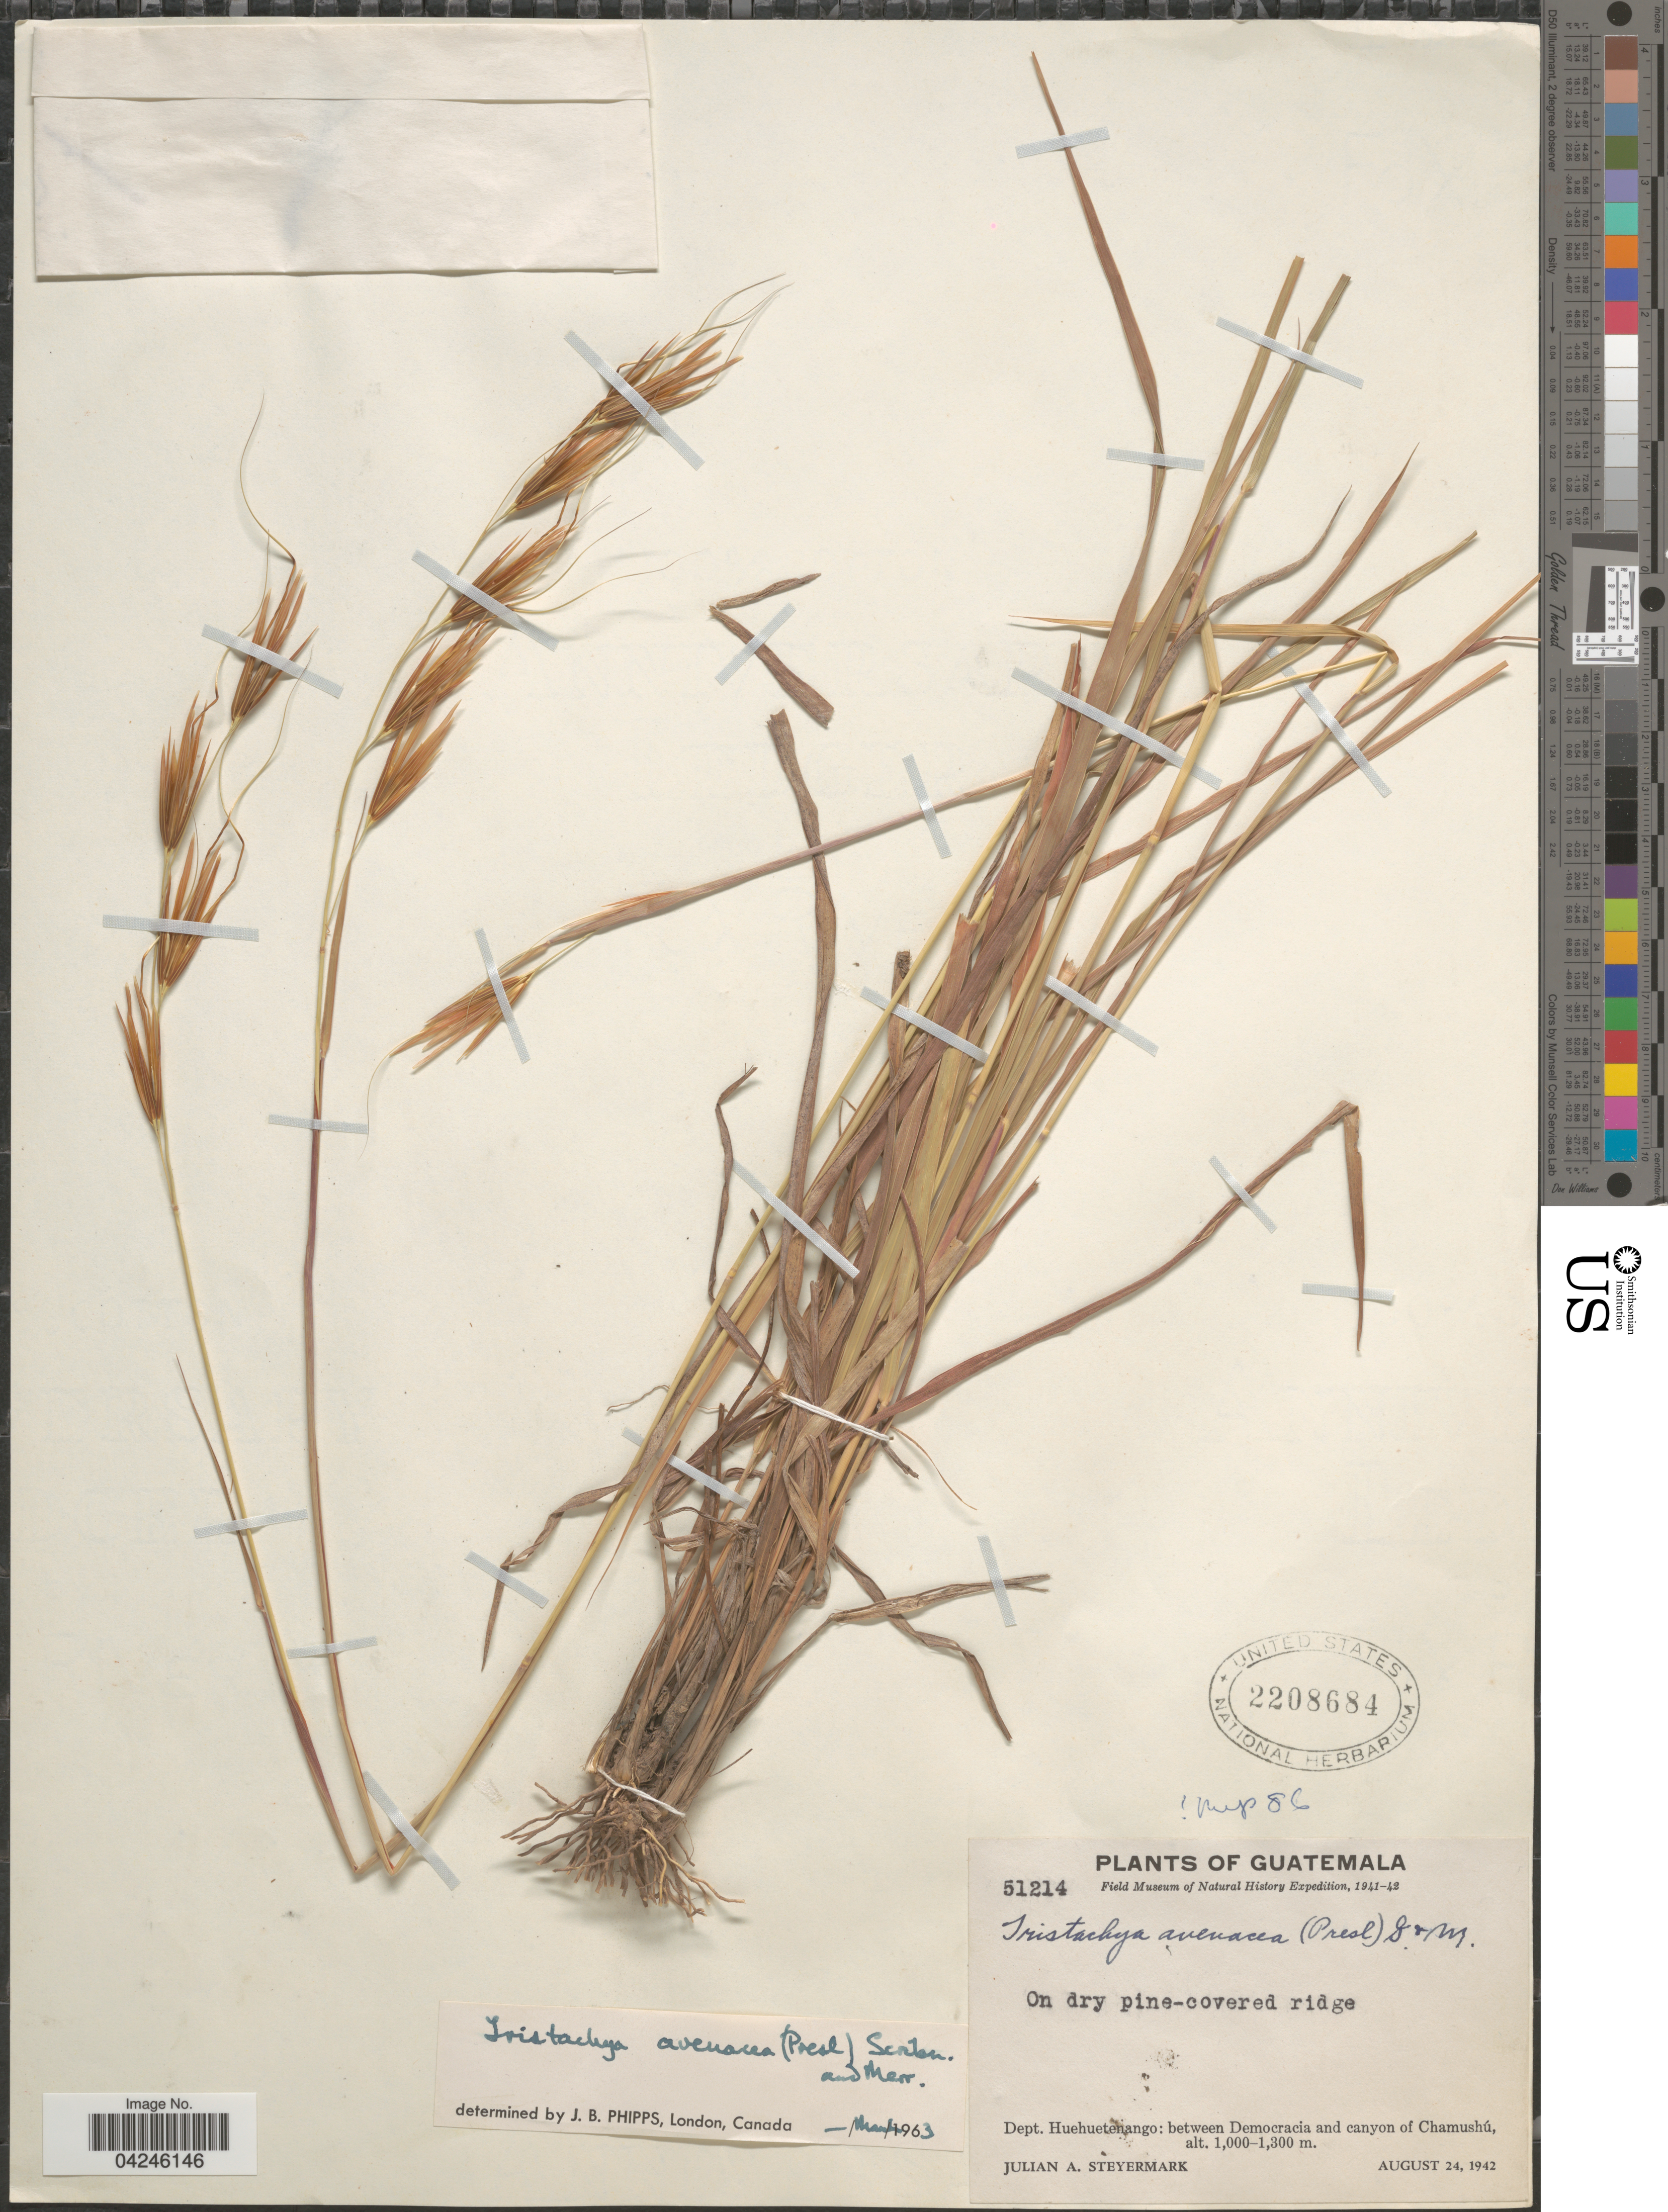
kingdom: Plantae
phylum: Tracheophyta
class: Liliopsida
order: Poales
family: Poaceae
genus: Tristachya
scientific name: Tristachya avenacea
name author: Scribn. & Merr.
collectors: J. Steyermark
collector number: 51214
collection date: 1942-08-24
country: Guatemala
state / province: Huehuetenango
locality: Field Museum of Natural History Expedition, 1941-42. On dry pine-covered ridge. Dept. Huehuetenango: between Democracia and canyon of Chamushú.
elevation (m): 1000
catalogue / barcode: US 2208684